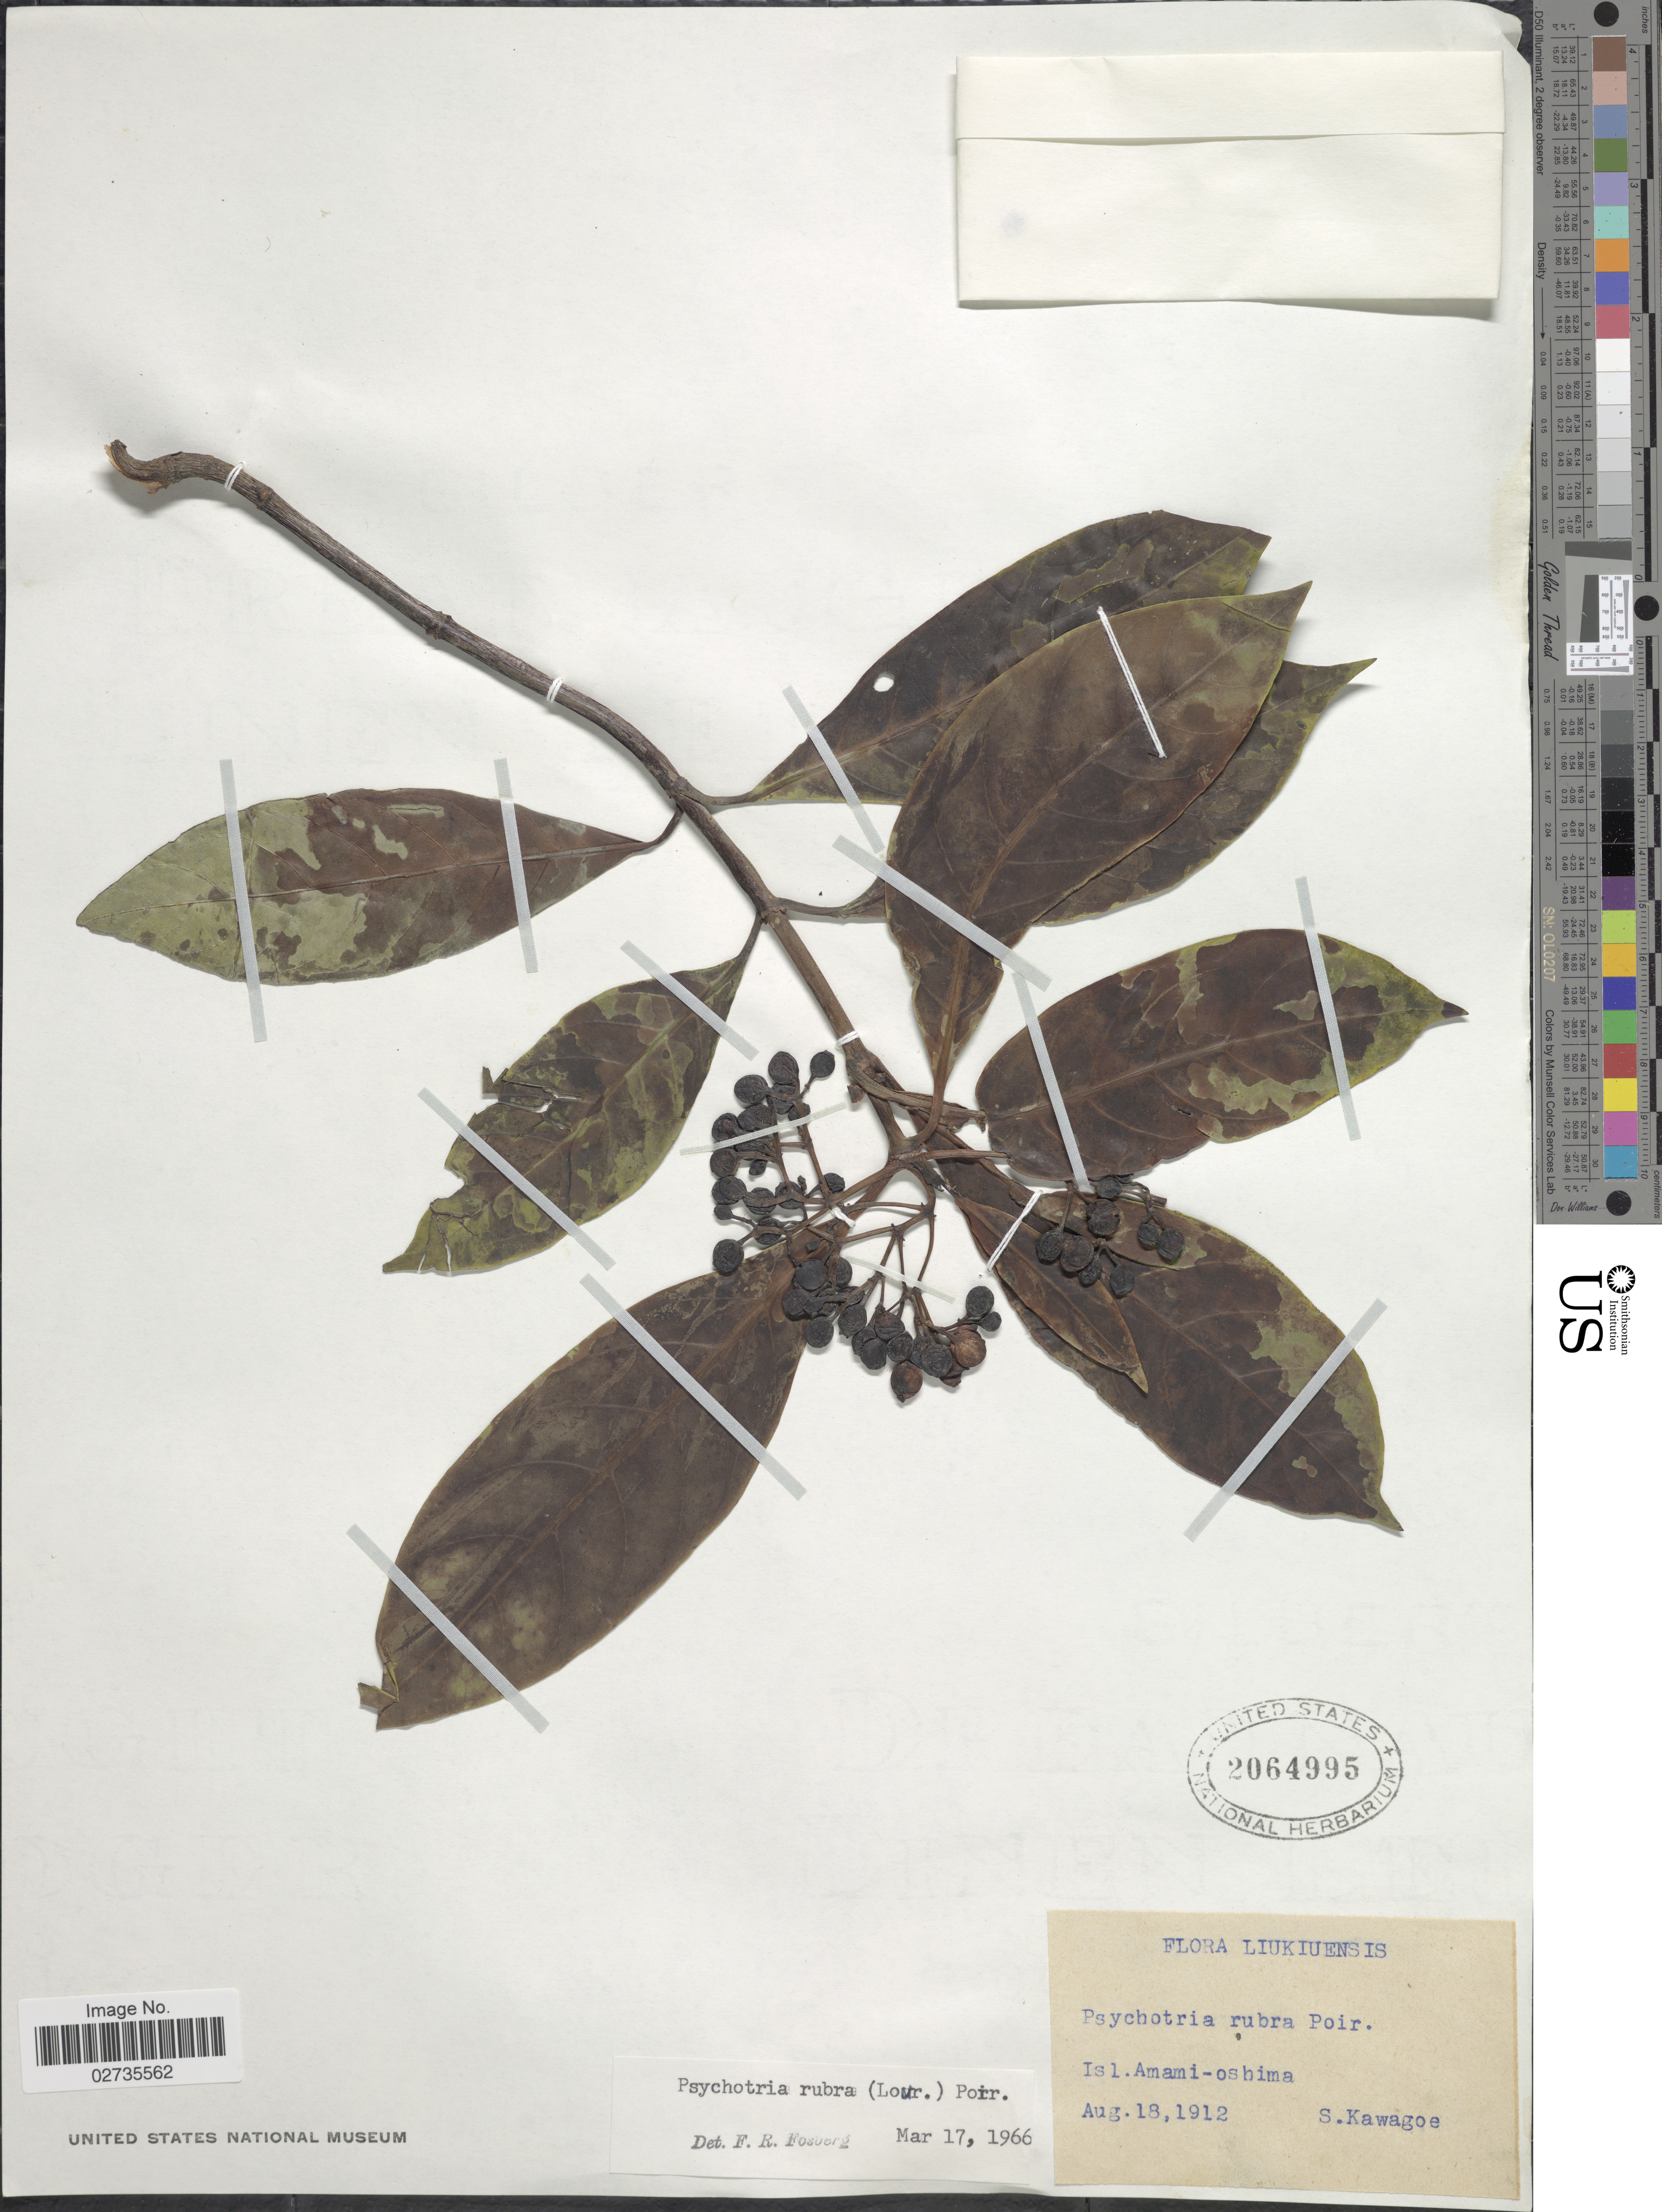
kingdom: Plantae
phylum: Tracheophyta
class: Magnoliopsida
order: Gentianales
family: Rubiaceae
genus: Psychotria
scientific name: Psychotria rubra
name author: (Lour.) Poir.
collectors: S. Kawagoe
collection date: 1912-08-18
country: Japan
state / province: Okinawa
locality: Liukiuensis. Isl. Amami-oshima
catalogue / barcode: US 2064995